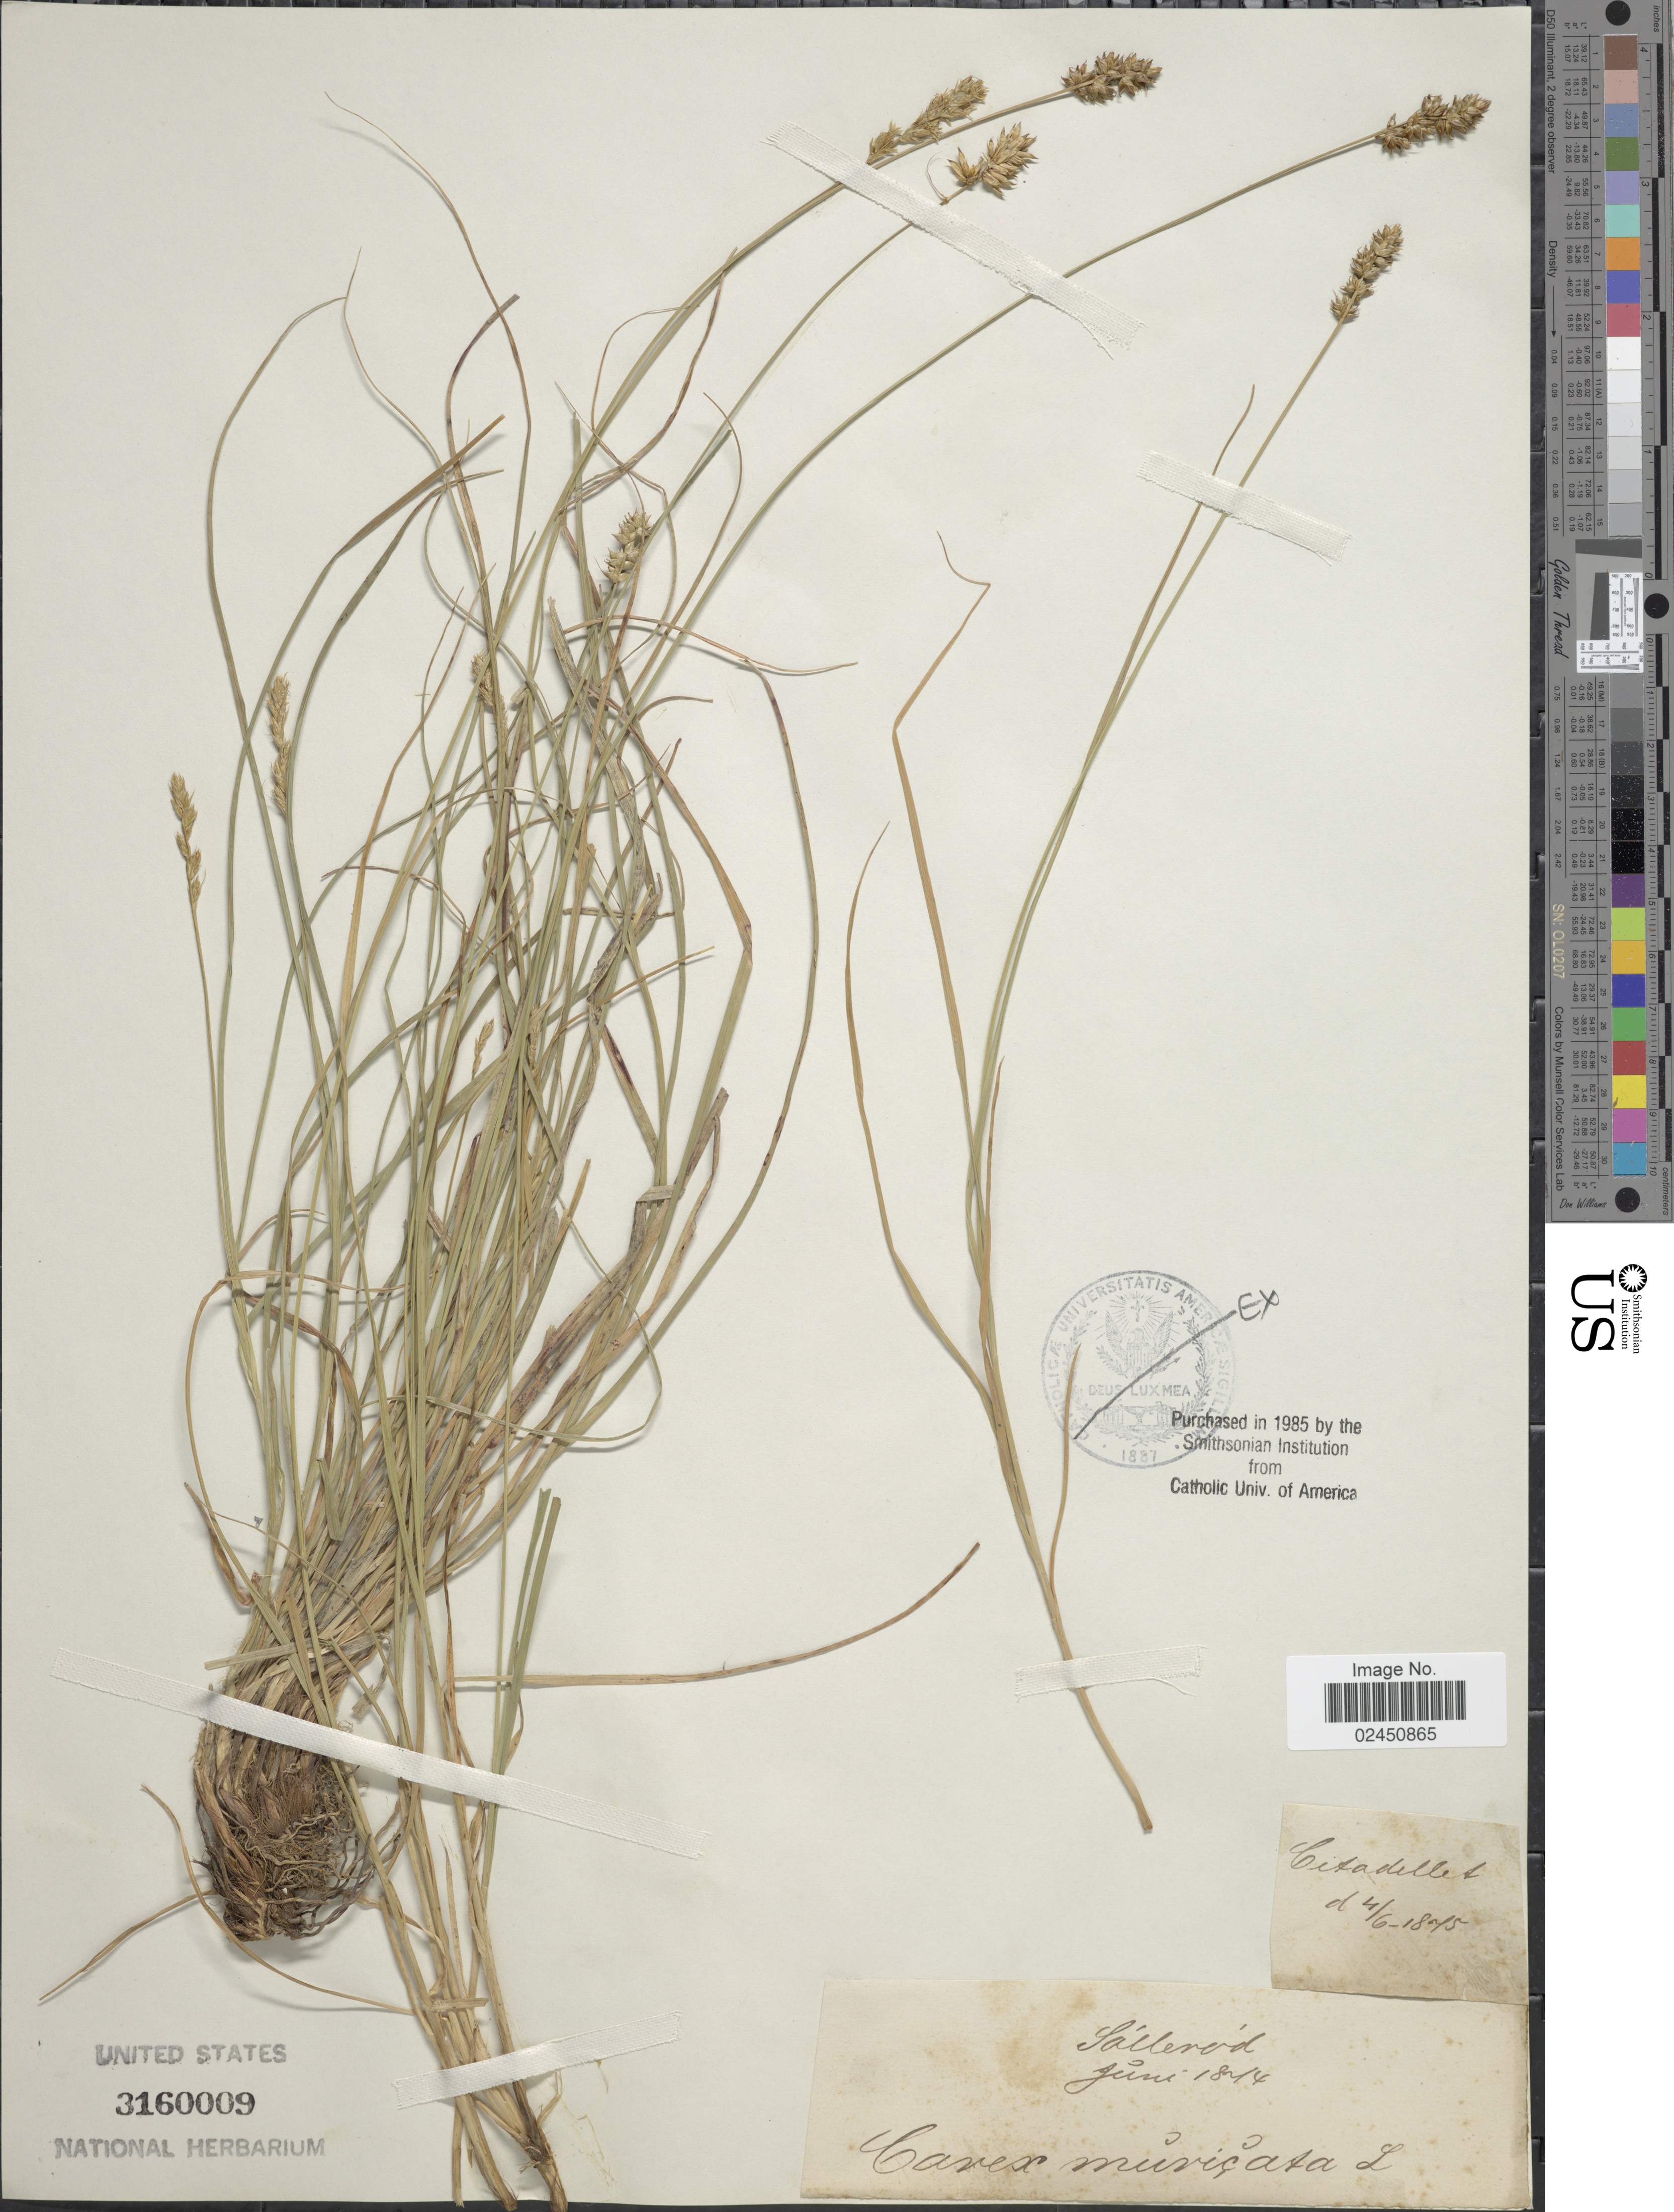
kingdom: Plantae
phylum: Tracheophyta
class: Liliopsida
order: Poales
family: Cyperaceae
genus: Carex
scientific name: Carex muricata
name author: L.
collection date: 1874-06/1875-06-04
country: Denmark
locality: Søllerød, Citadellet.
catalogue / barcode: US 3160009